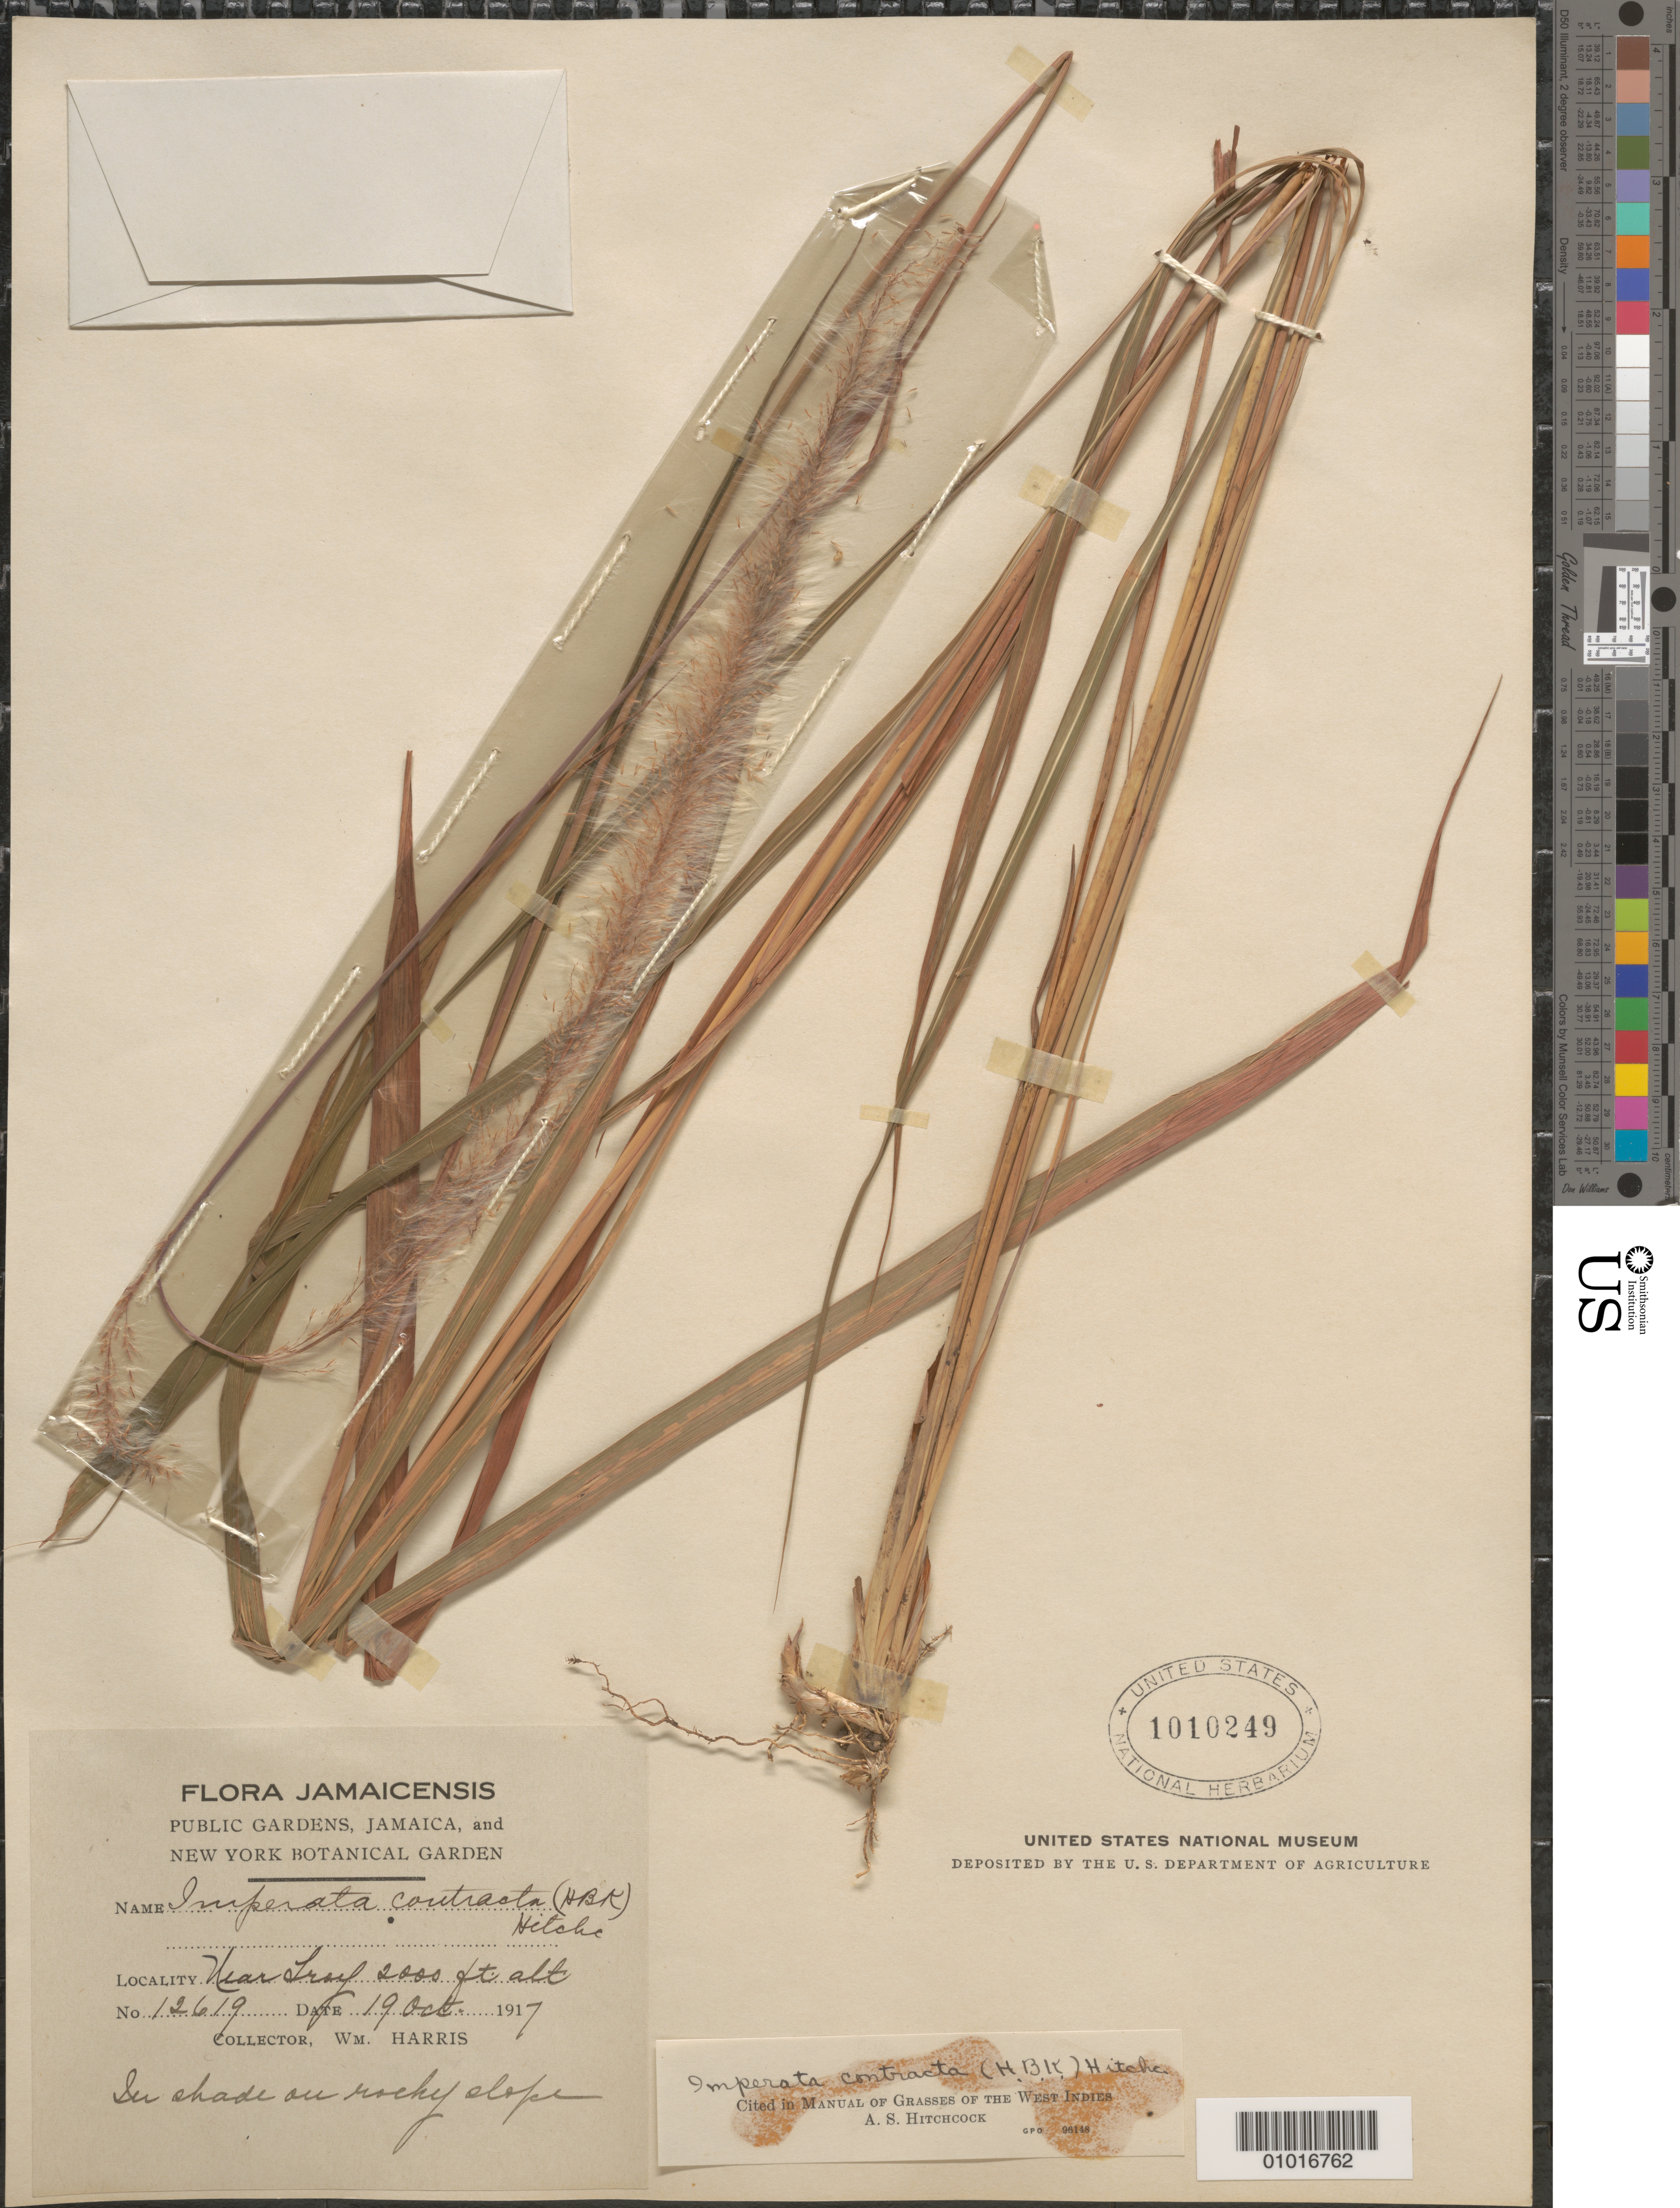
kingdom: Plantae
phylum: Tracheophyta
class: Liliopsida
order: Poales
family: Poaceae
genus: Imperata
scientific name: Imperata contracta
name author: (Kunth) Hitchc.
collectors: W. Harris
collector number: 12619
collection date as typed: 19 Oct 1917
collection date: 1917-10-19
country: Jamaica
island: Jamaica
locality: Near Troy, On shade on rocky slope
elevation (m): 610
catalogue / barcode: US 1010249